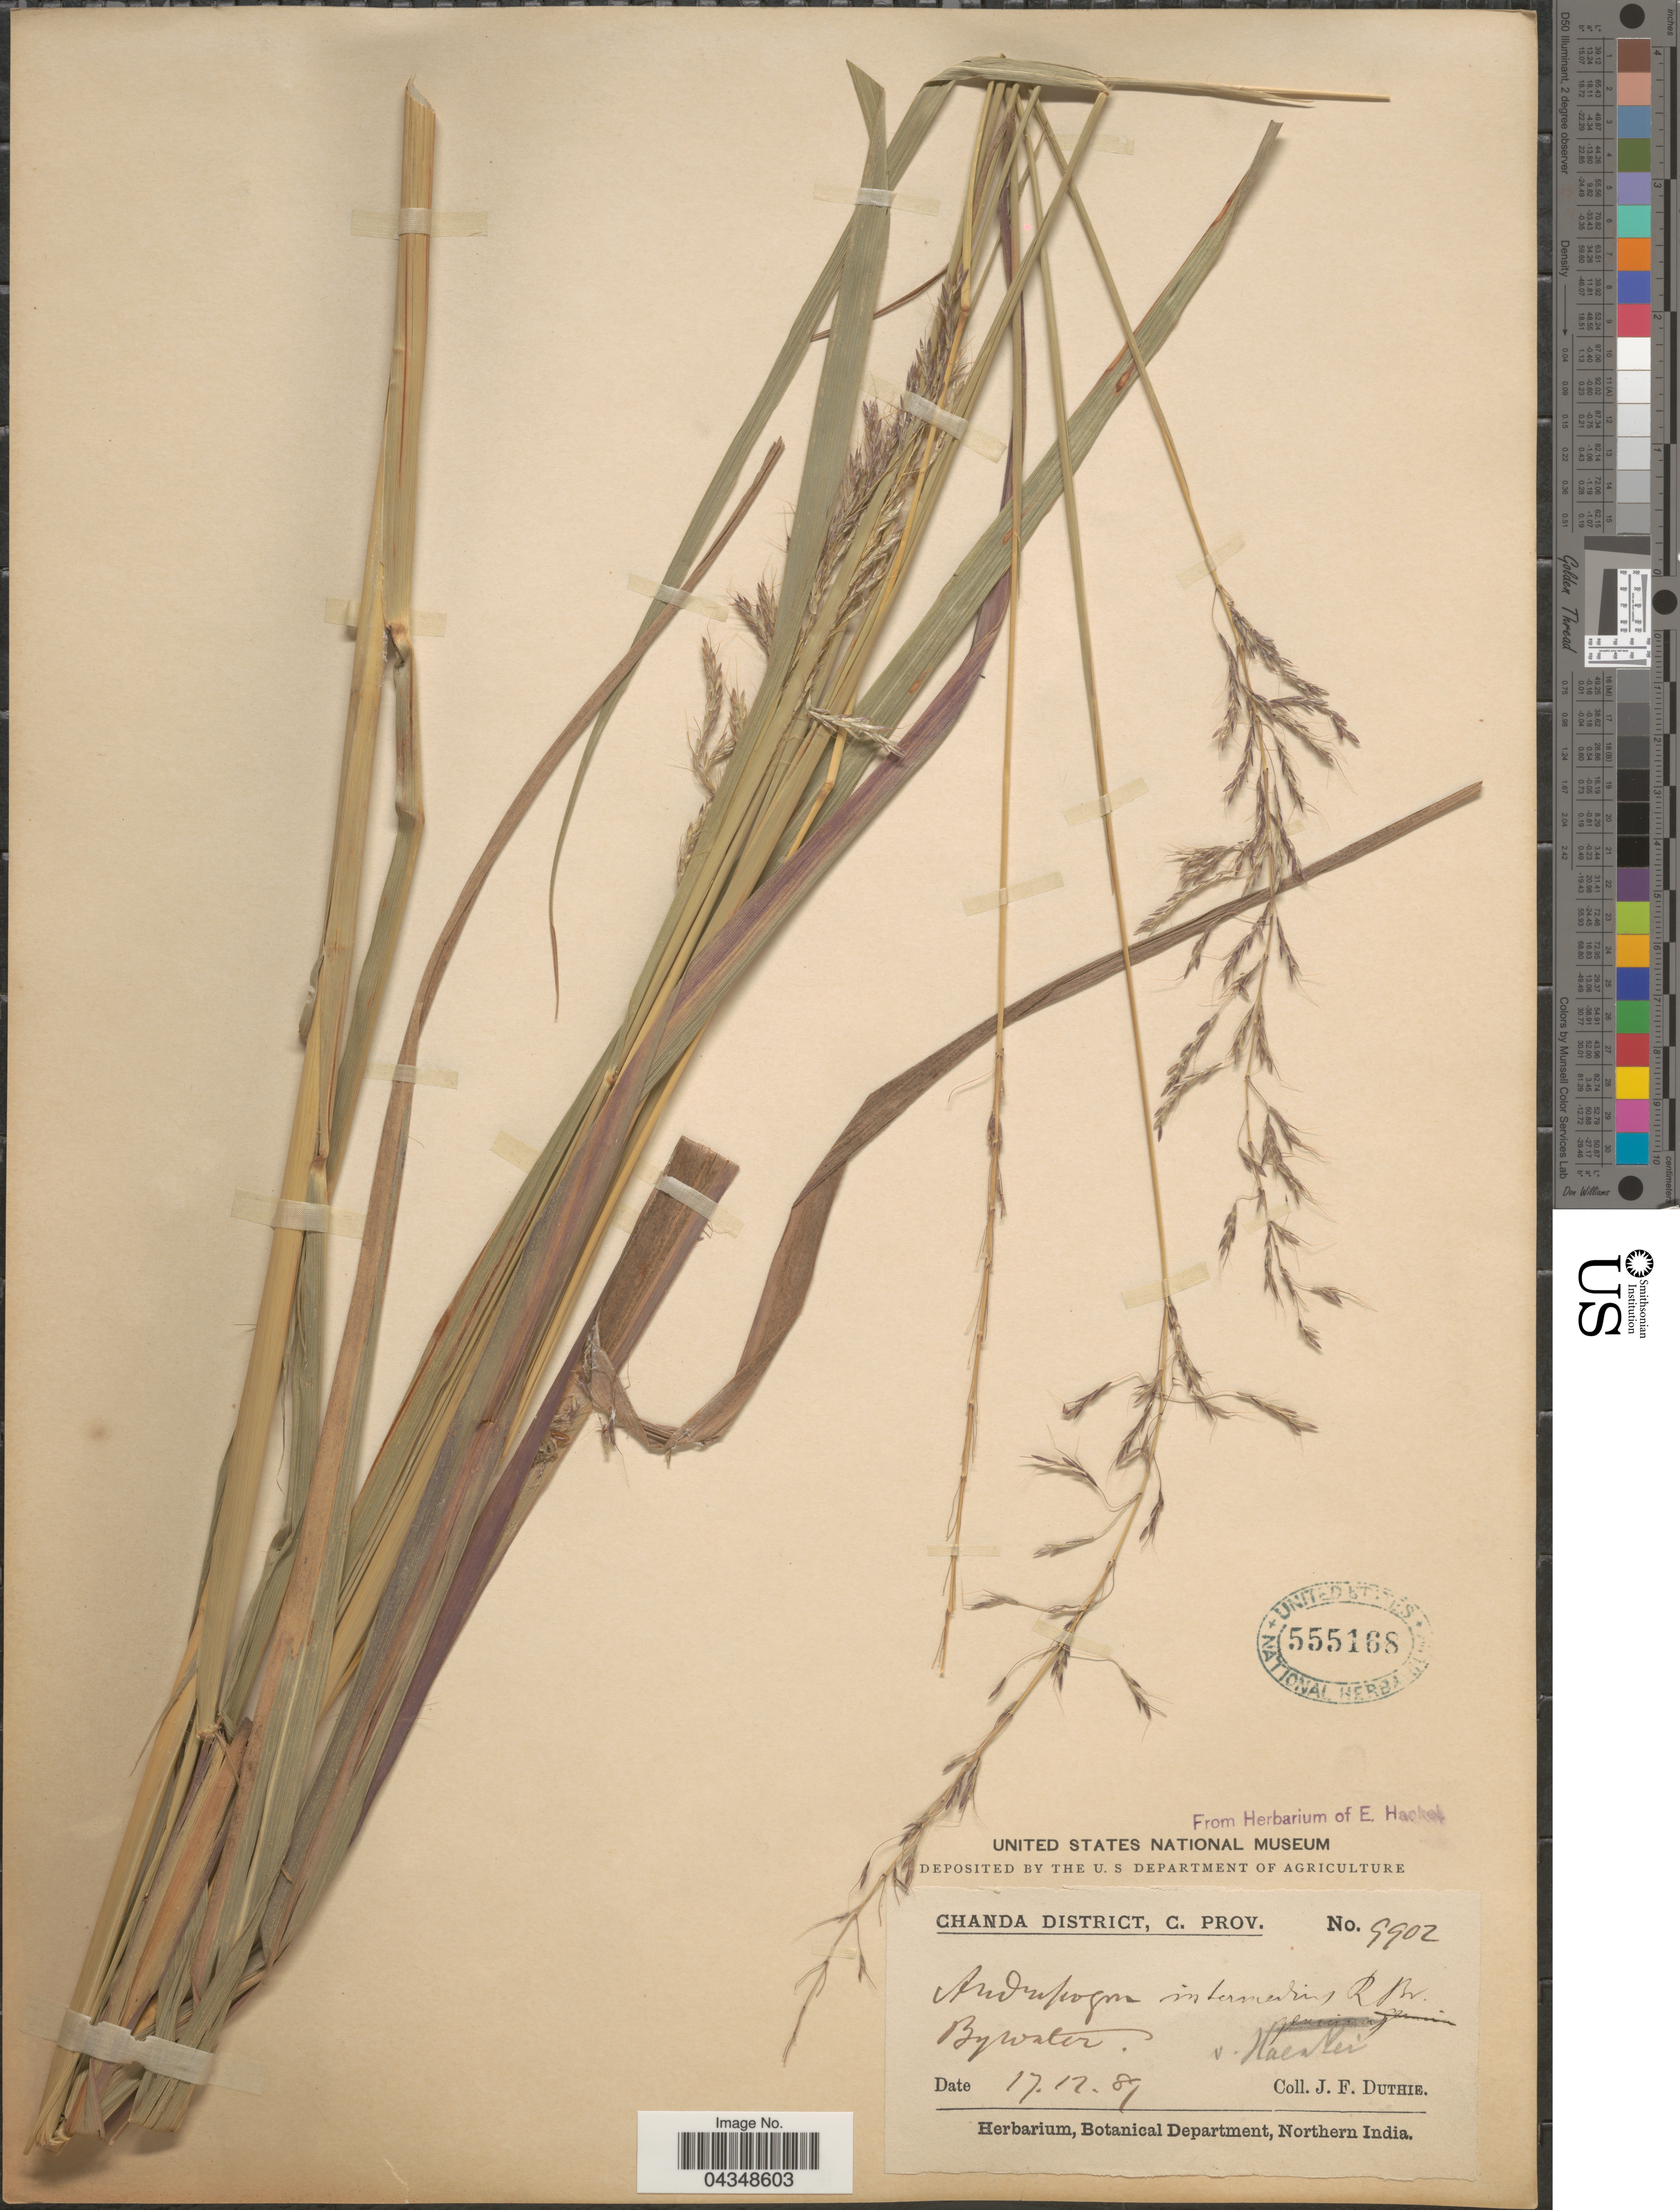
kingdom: Plantae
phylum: Tracheophyta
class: Liliopsida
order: Poales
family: Poaceae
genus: Bothriochloa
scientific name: Bothriochloa bladhii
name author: (Retz.) S.T. Blake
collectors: J. F. Duthie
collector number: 9902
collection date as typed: Transcribed d/m/y: 17/12/87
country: India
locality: Chanda District, C. Prov. By water.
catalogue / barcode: US 555168